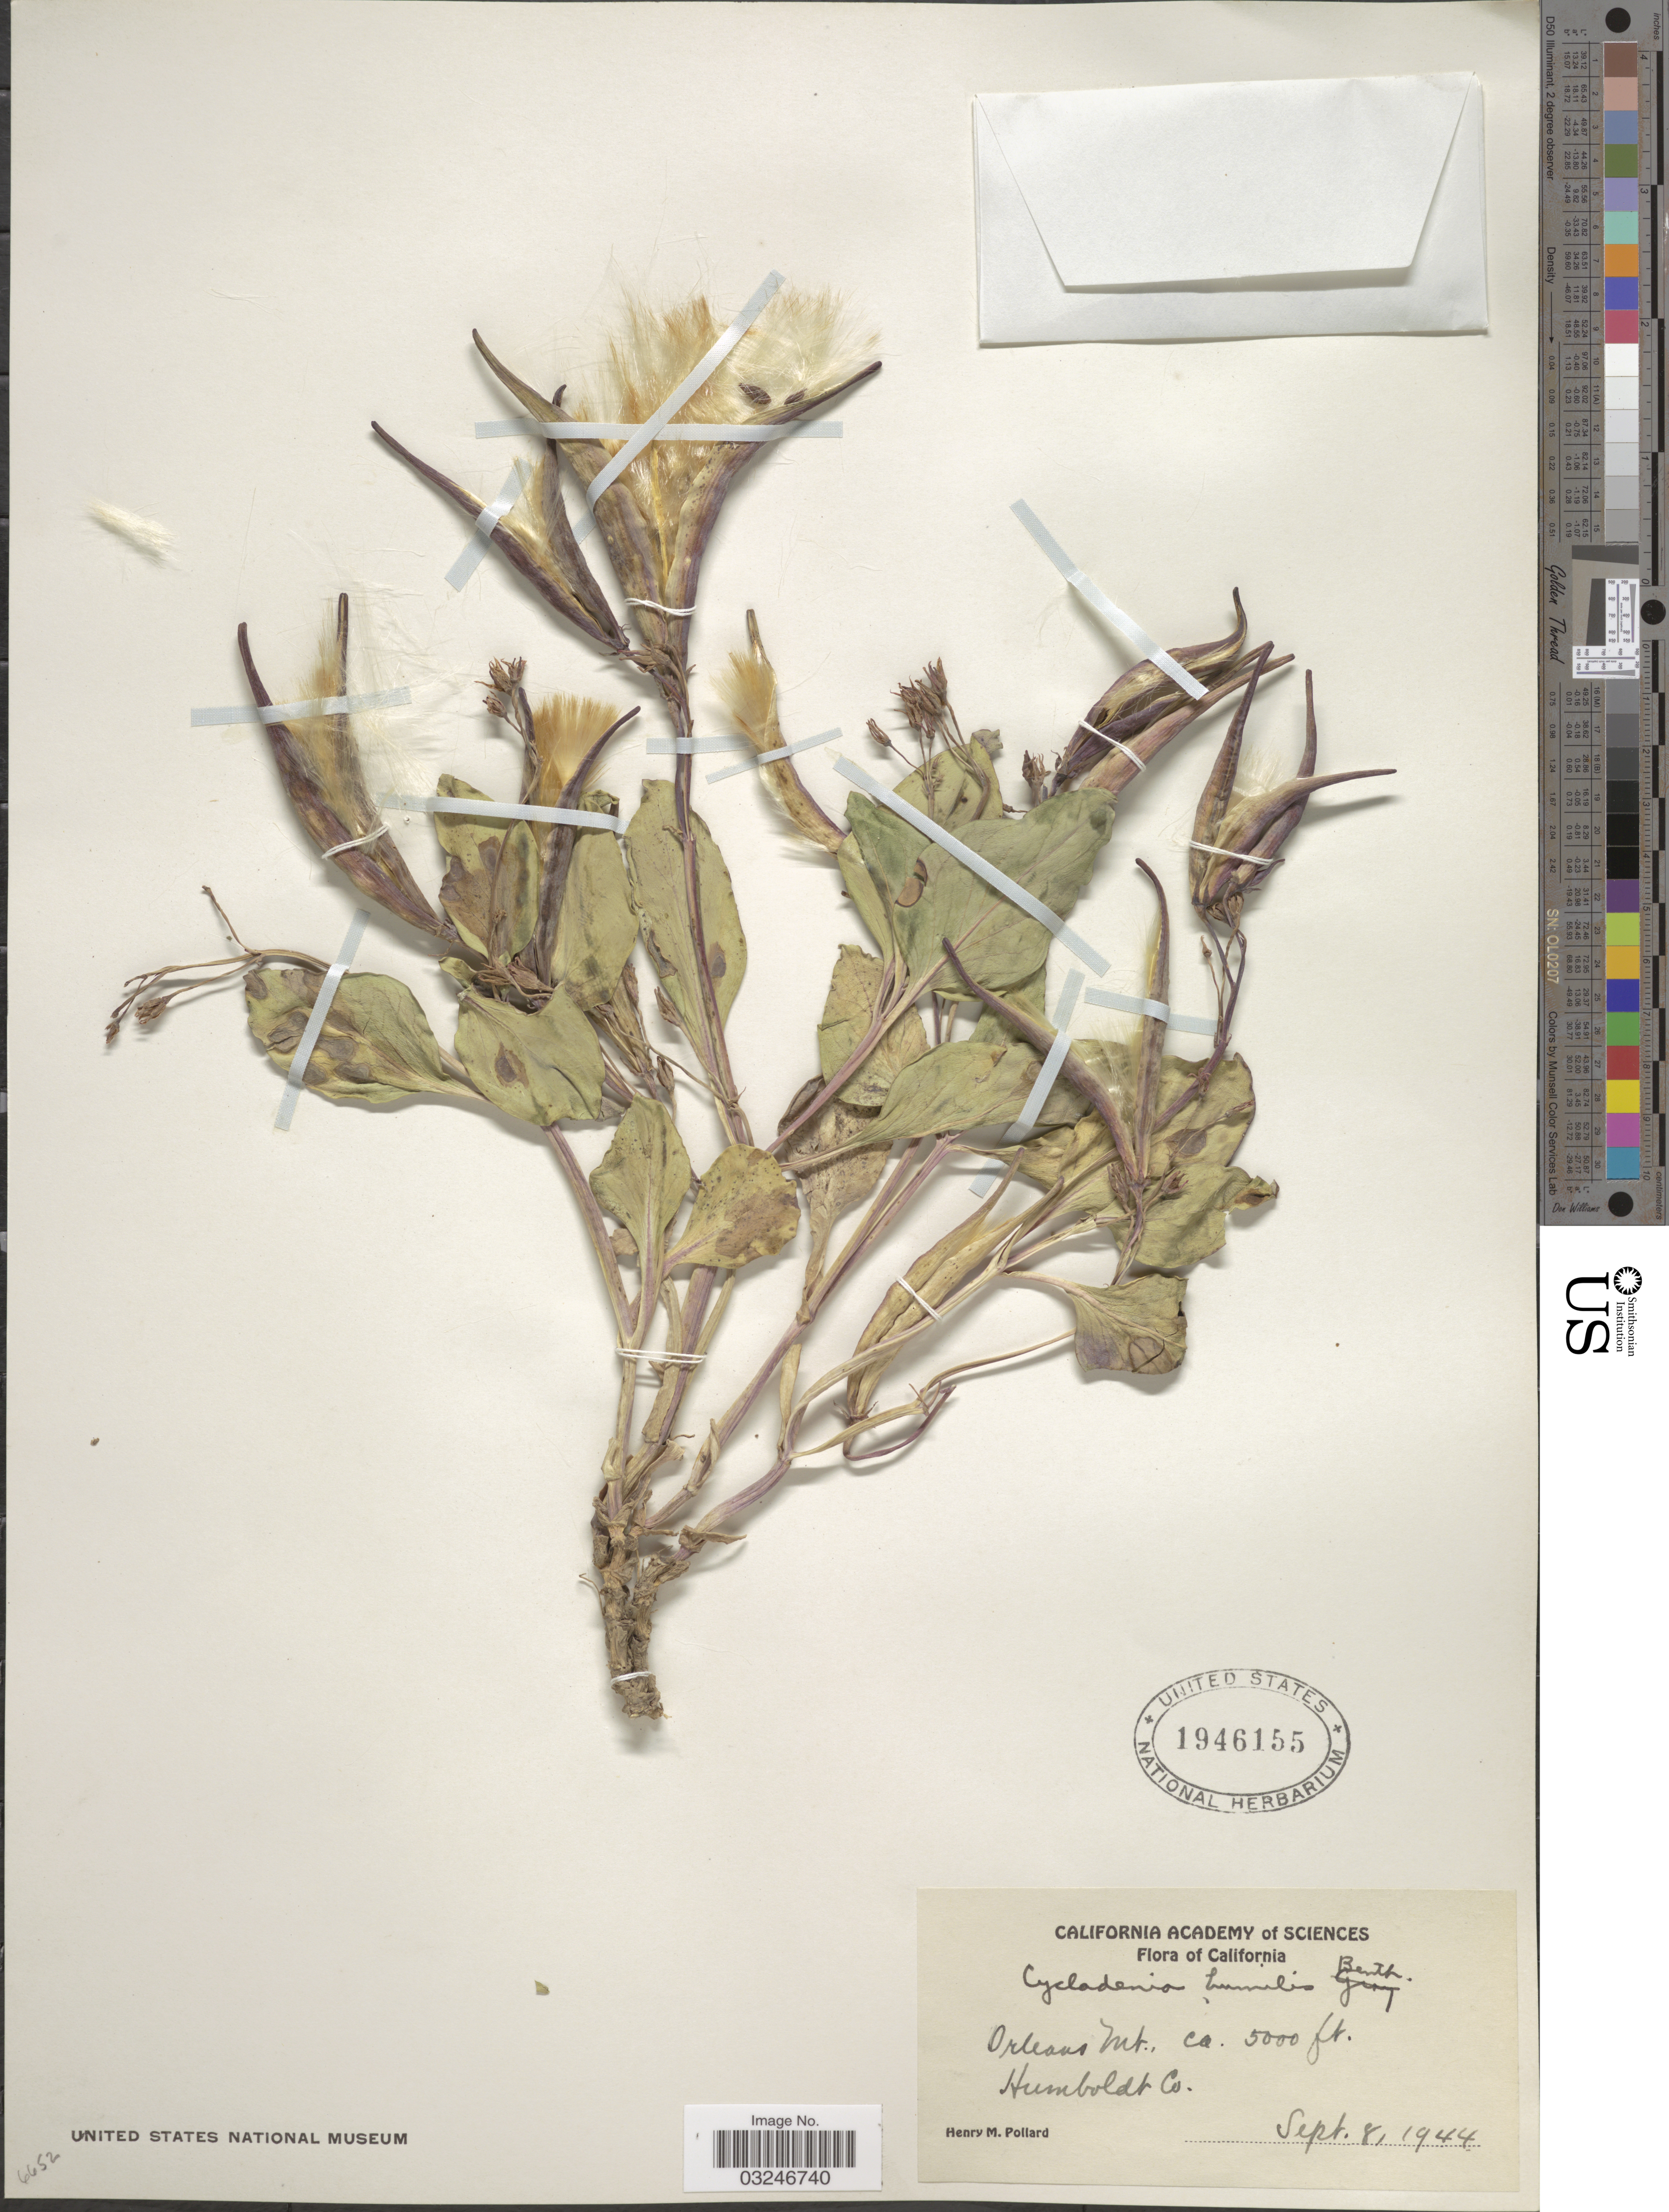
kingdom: Plantae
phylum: Tracheophyta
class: Magnoliopsida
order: Gentianales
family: Apocynaceae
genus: Cycladenia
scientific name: Cycladenia humilis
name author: Benth.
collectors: H. M. Pollard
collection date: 1944-09-08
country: United States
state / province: California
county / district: Humboldt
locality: Orleans Mt. Humboldt Co.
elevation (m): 1524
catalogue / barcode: US 1946155